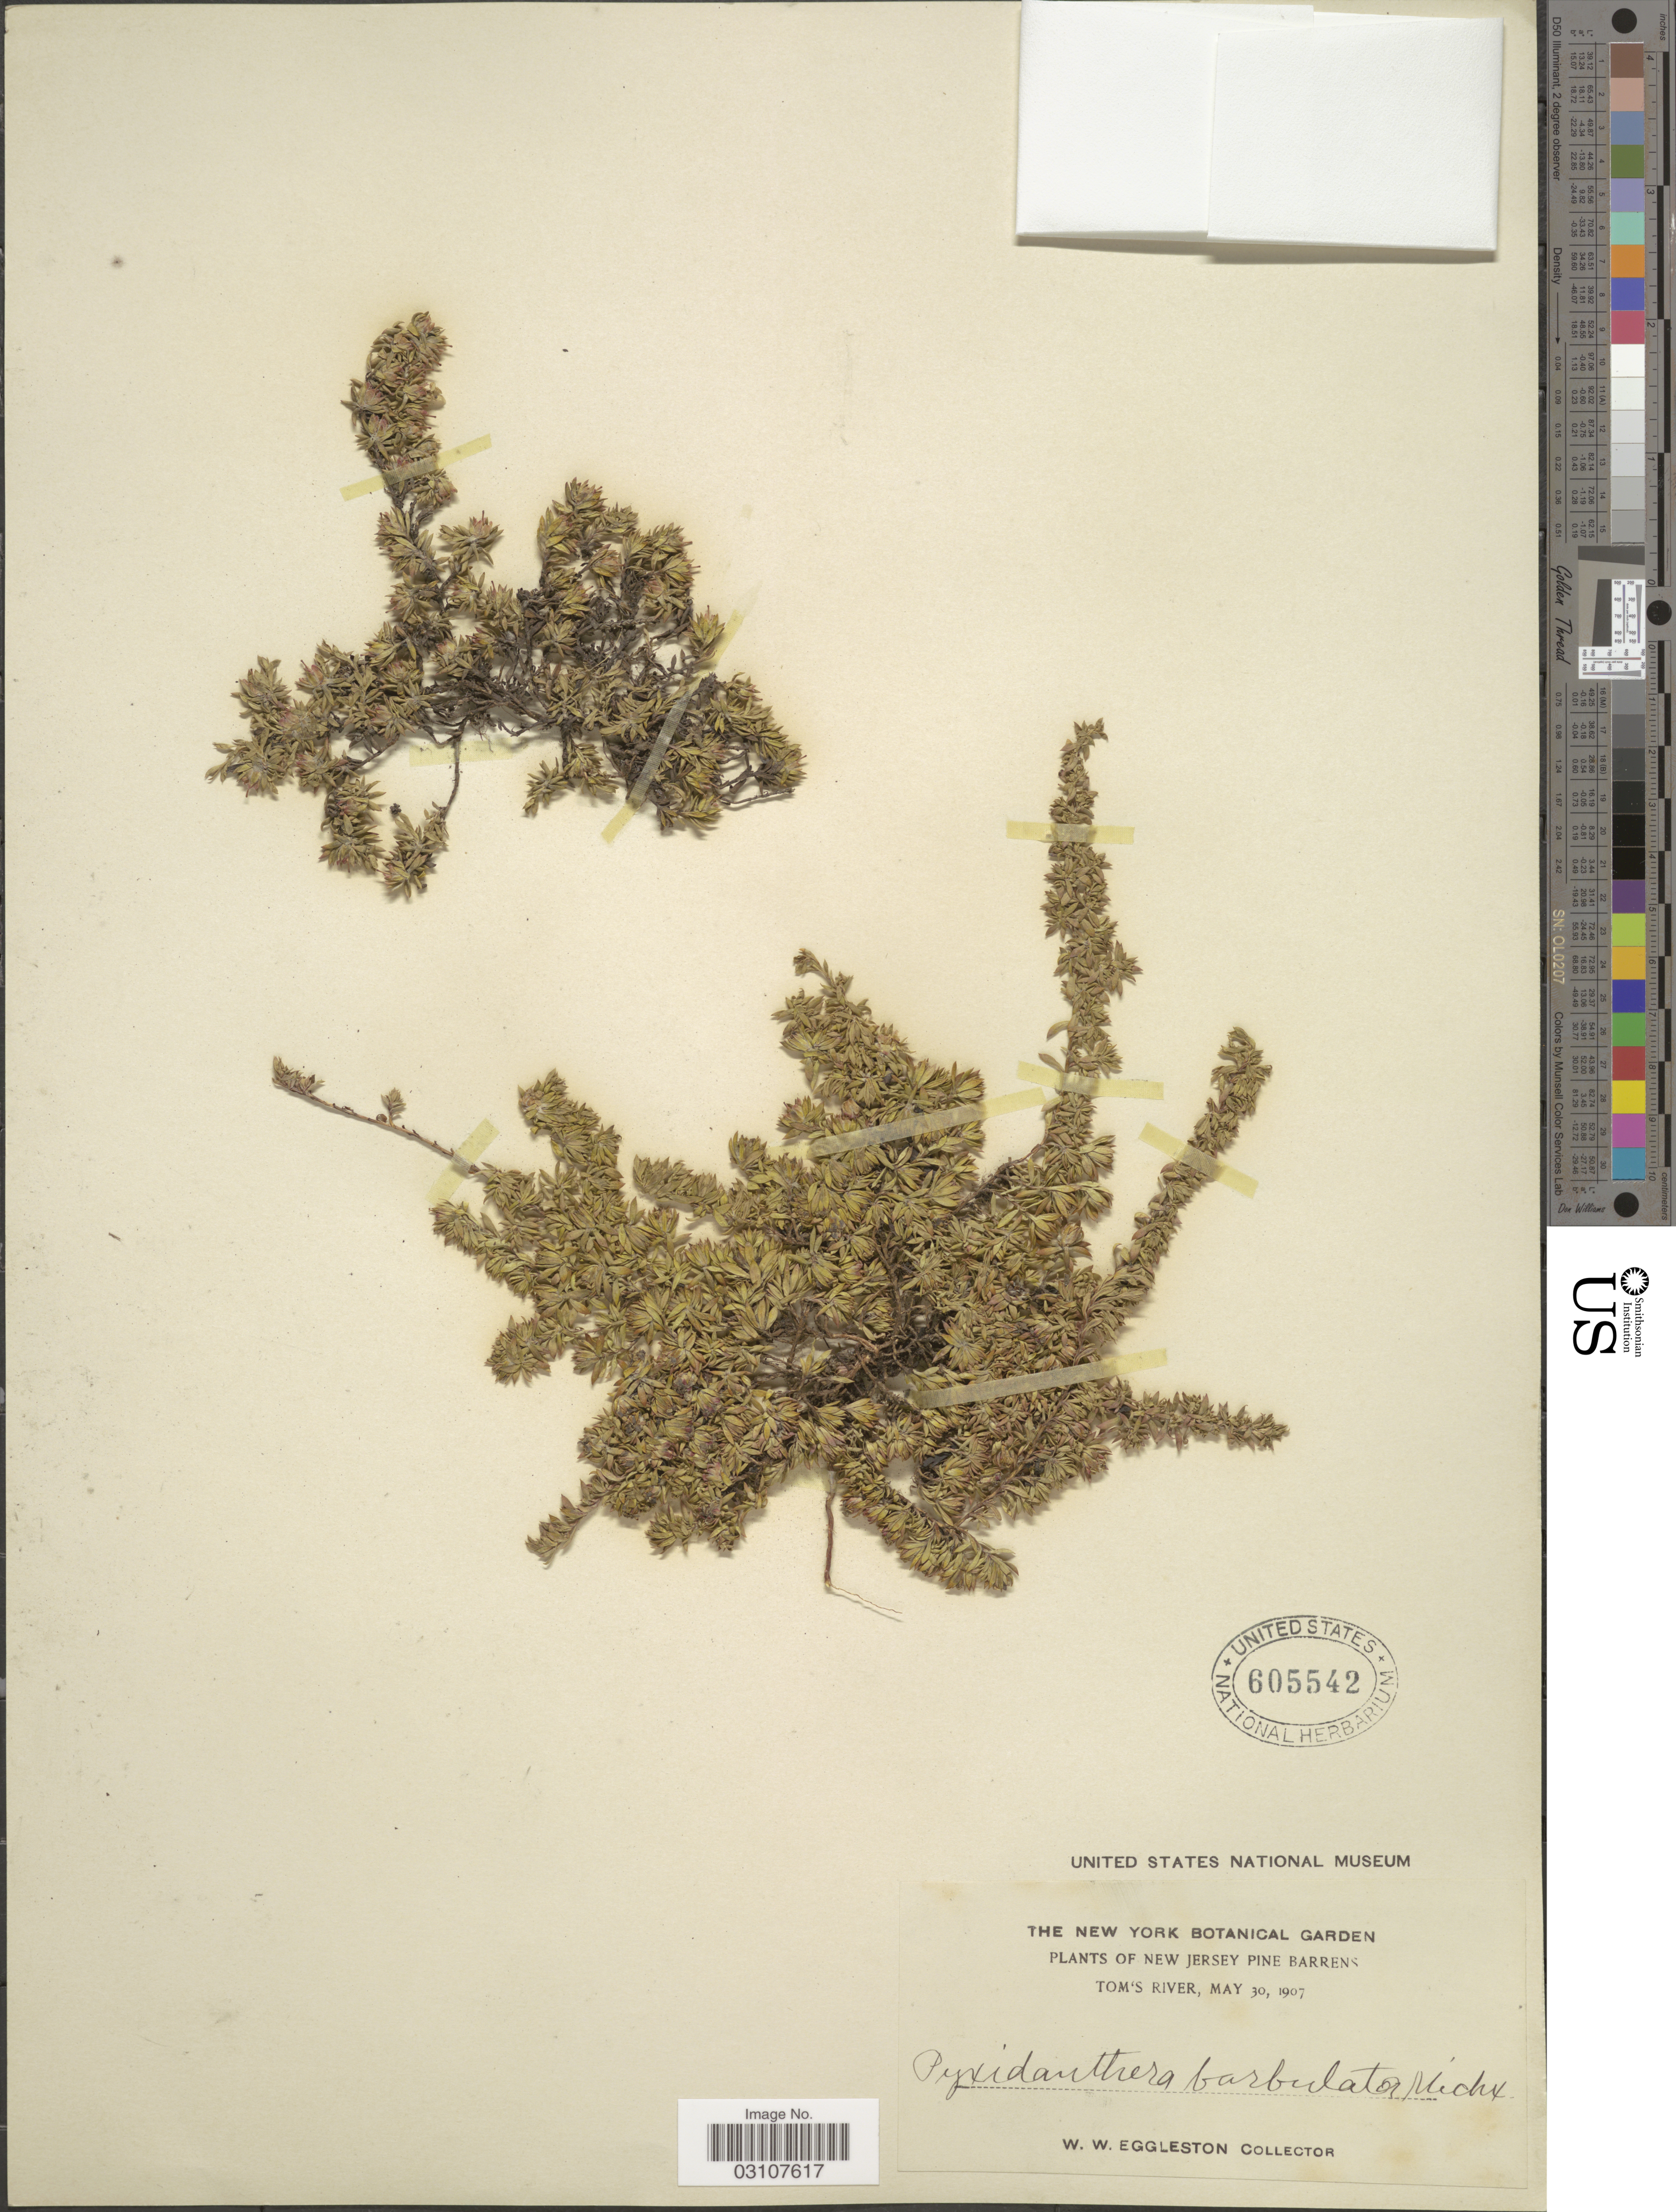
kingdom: Plantae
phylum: Tracheophyta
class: Magnoliopsida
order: Ericales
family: Diapensiaceae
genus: Pyxidanthera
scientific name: Pyxidanthera barbulata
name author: Michx.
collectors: W. W. Eggleston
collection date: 1907-05-30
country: United States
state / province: New Jersey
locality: New Jersey Pine Barrens. Tom's River.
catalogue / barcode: US 605542